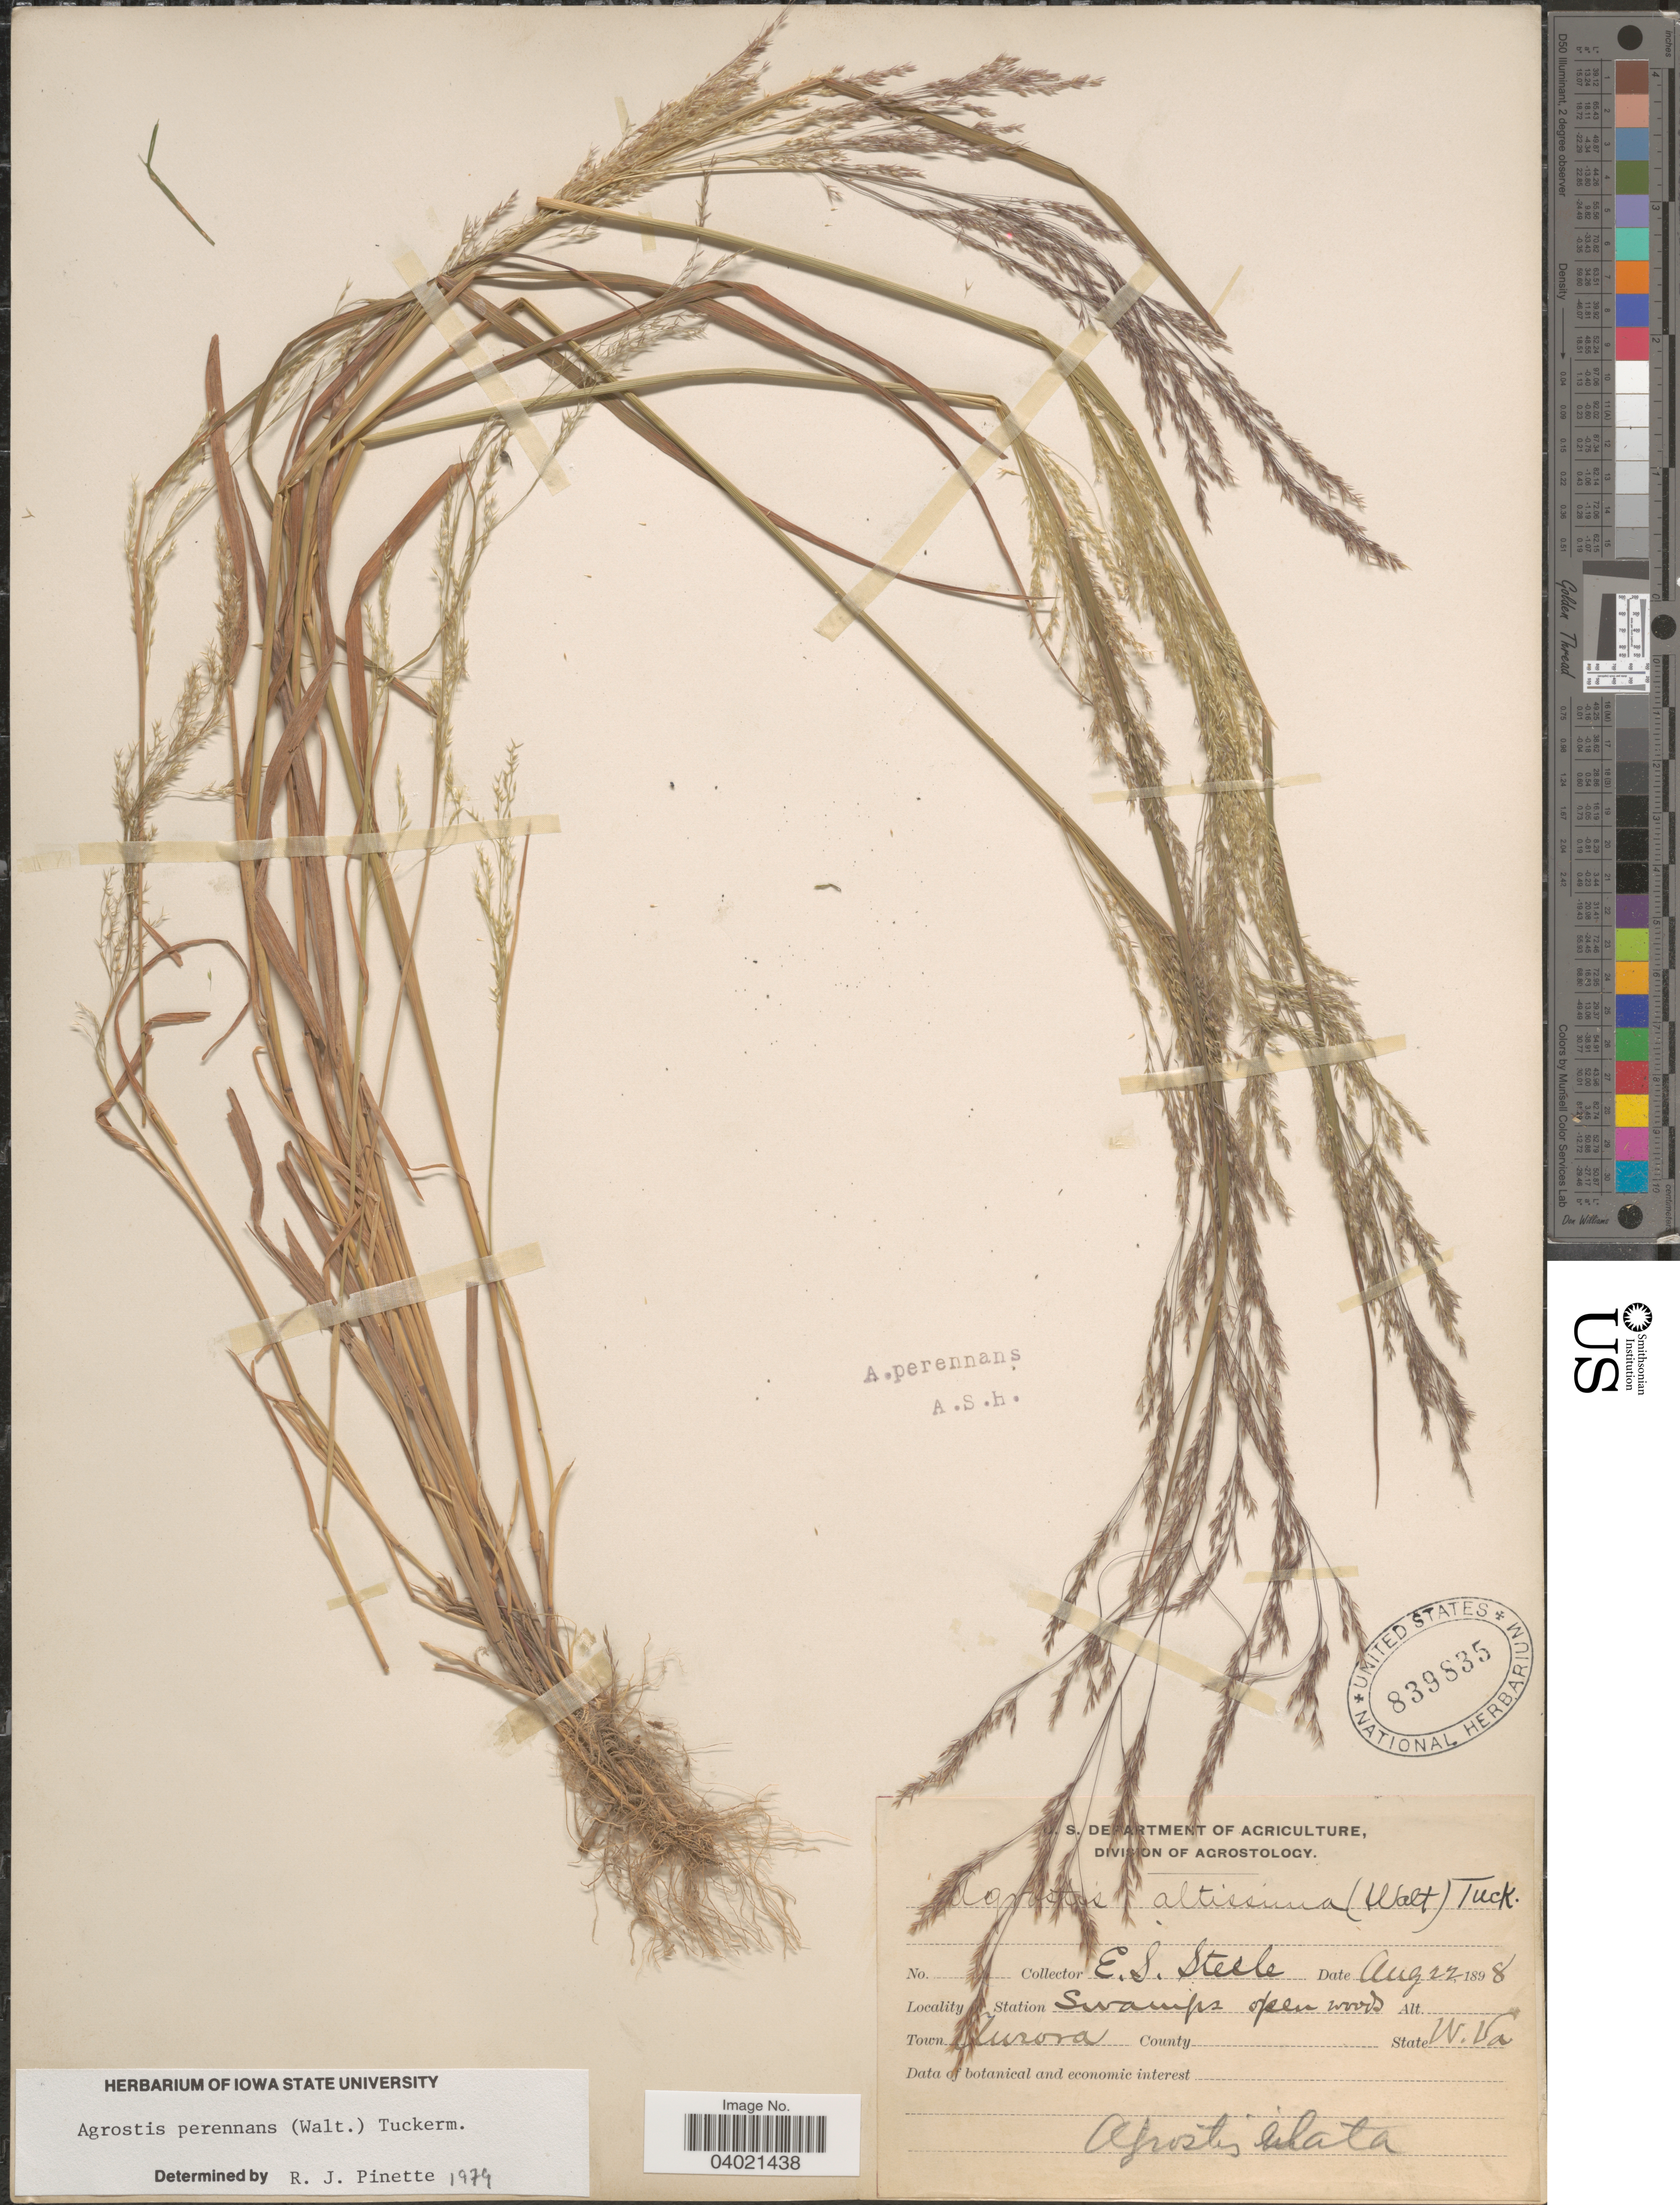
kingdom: Plantae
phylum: Tracheophyta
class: Liliopsida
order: Poales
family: Poaceae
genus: Agrostis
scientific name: Agrostis perennans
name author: (Walter) Tuck.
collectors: E. Steele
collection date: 1898-08-22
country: United States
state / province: West Virginia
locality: Station Swamps open woods. Town Aurora.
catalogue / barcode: US 839835